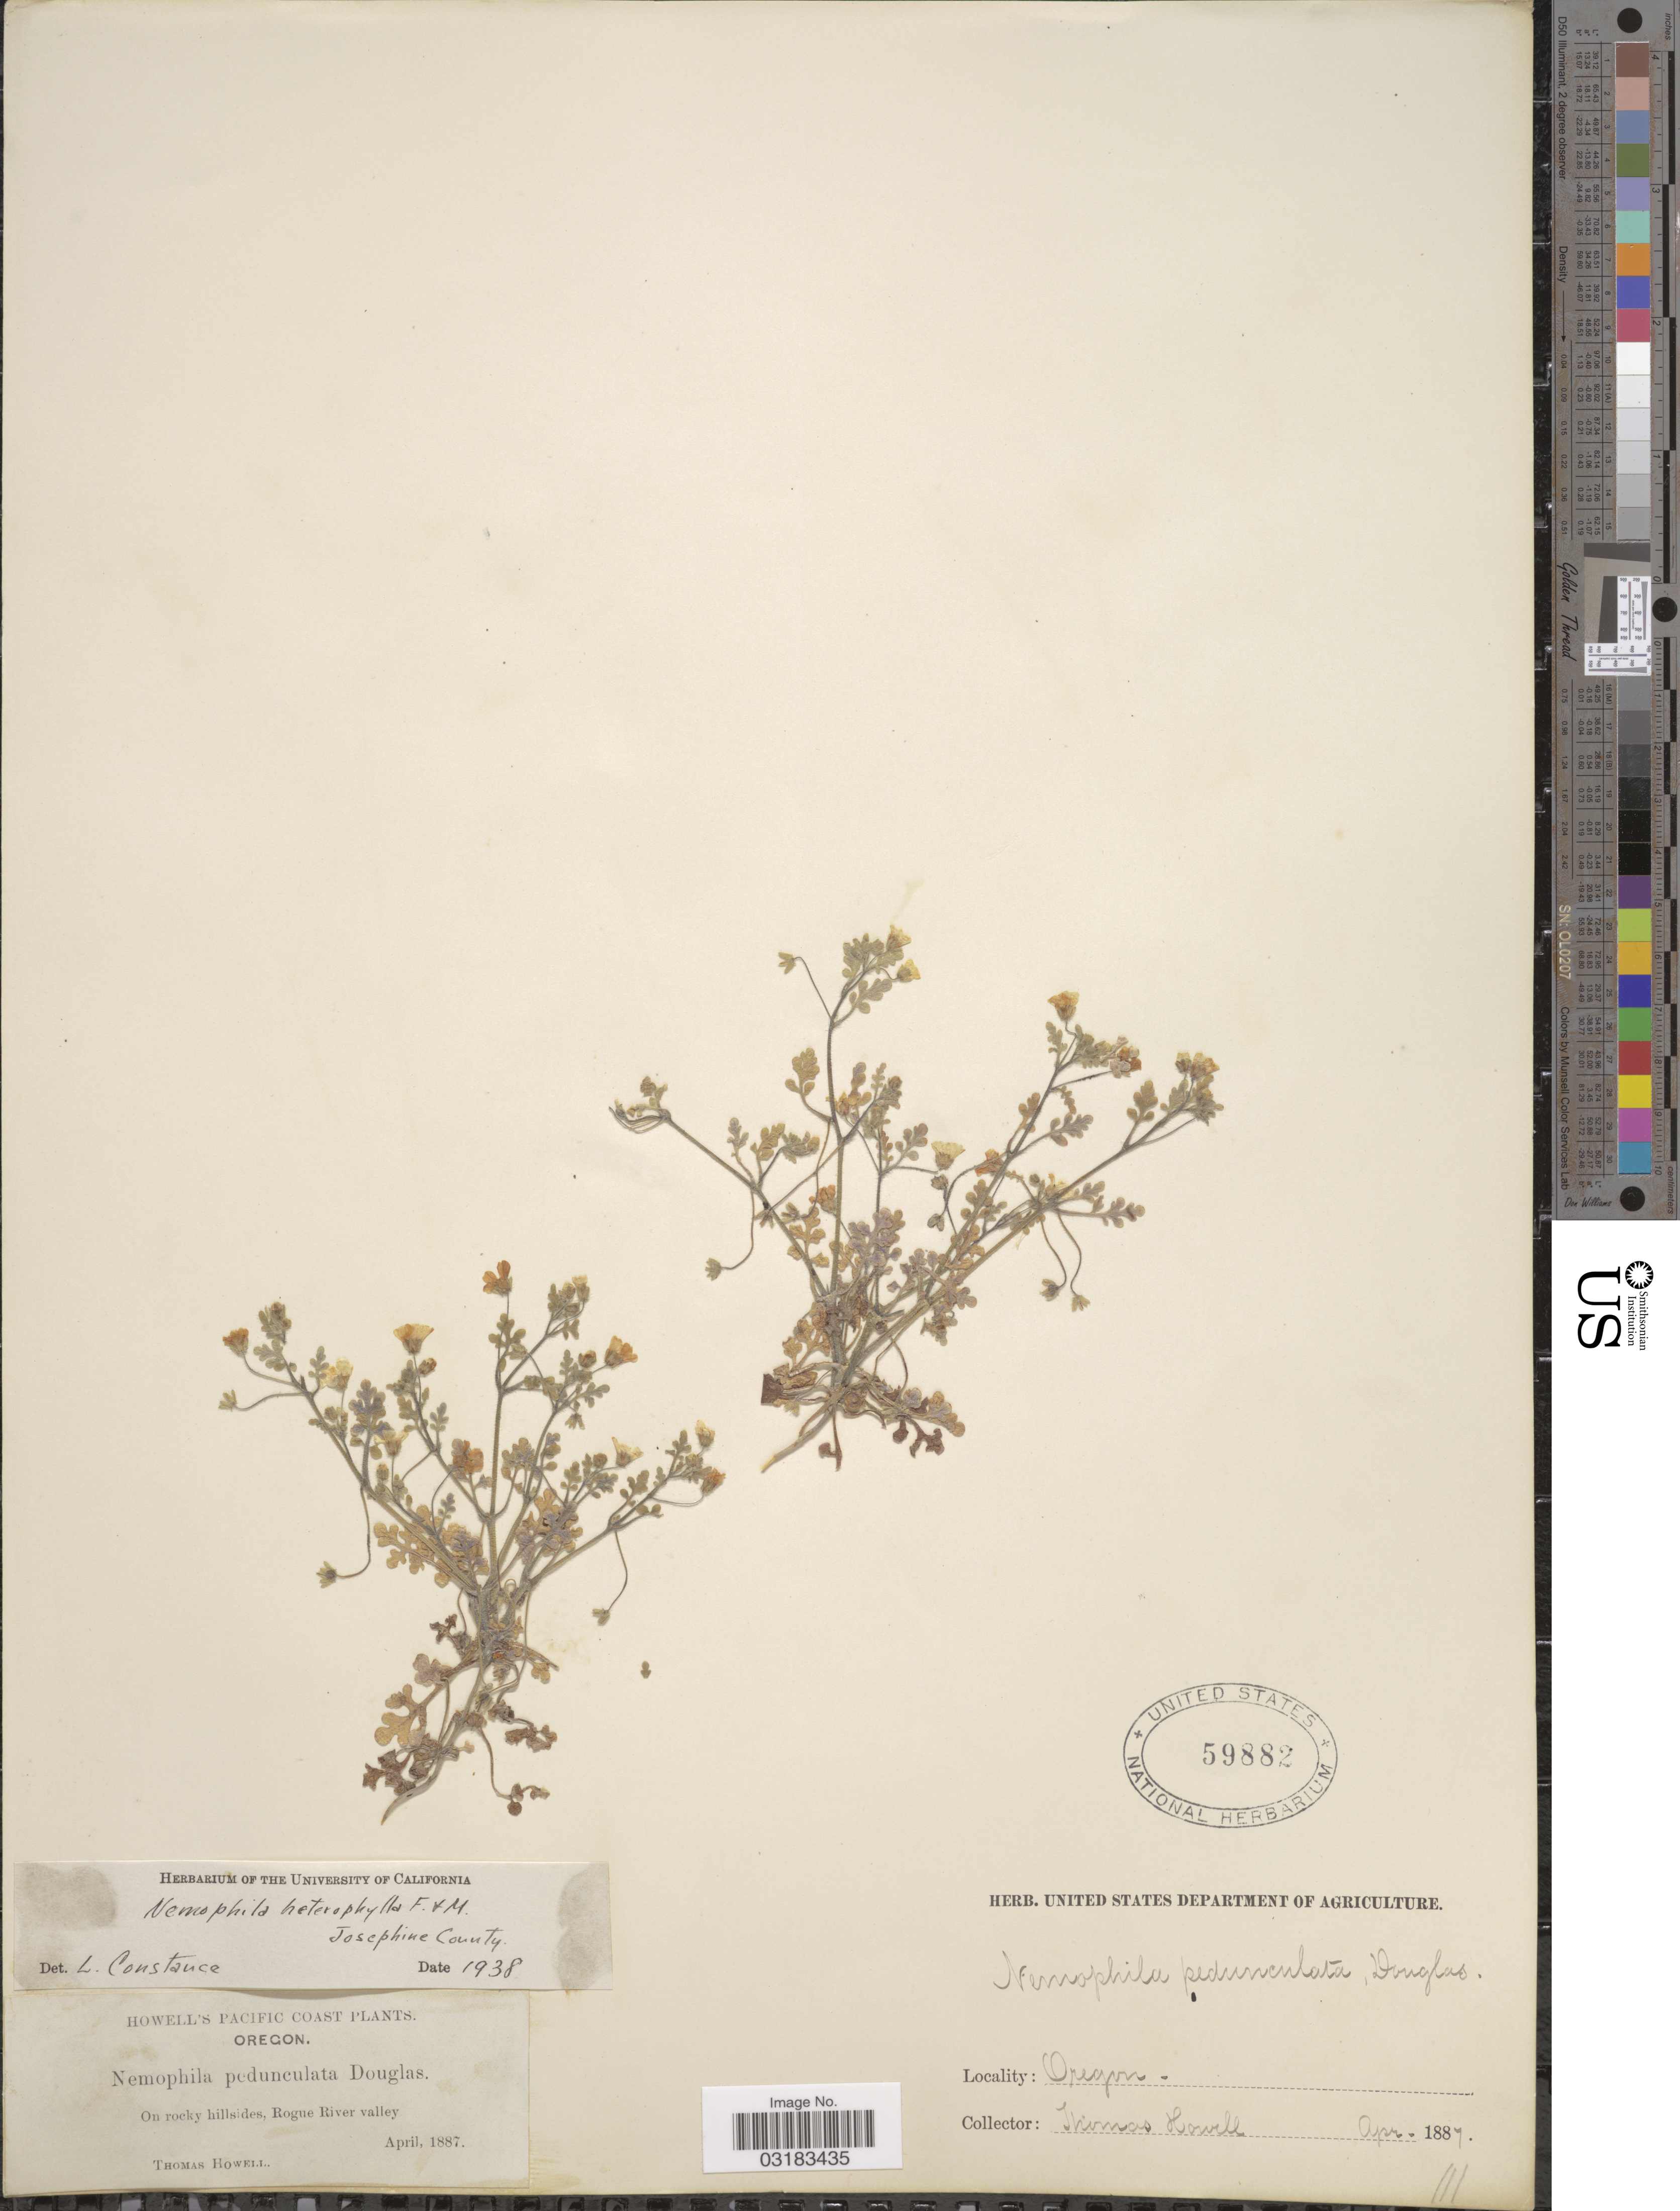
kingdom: Plantae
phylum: Tracheophyta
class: Magnoliopsida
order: Boraginales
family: Hydrophyllaceae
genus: Nemophila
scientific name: Nemophila heterophylla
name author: Fisch. & C.A. Mey.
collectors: T. Howell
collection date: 1887-04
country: United States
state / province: Oregon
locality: Pacific Coast. Rogue River Valley.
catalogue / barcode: US 59882